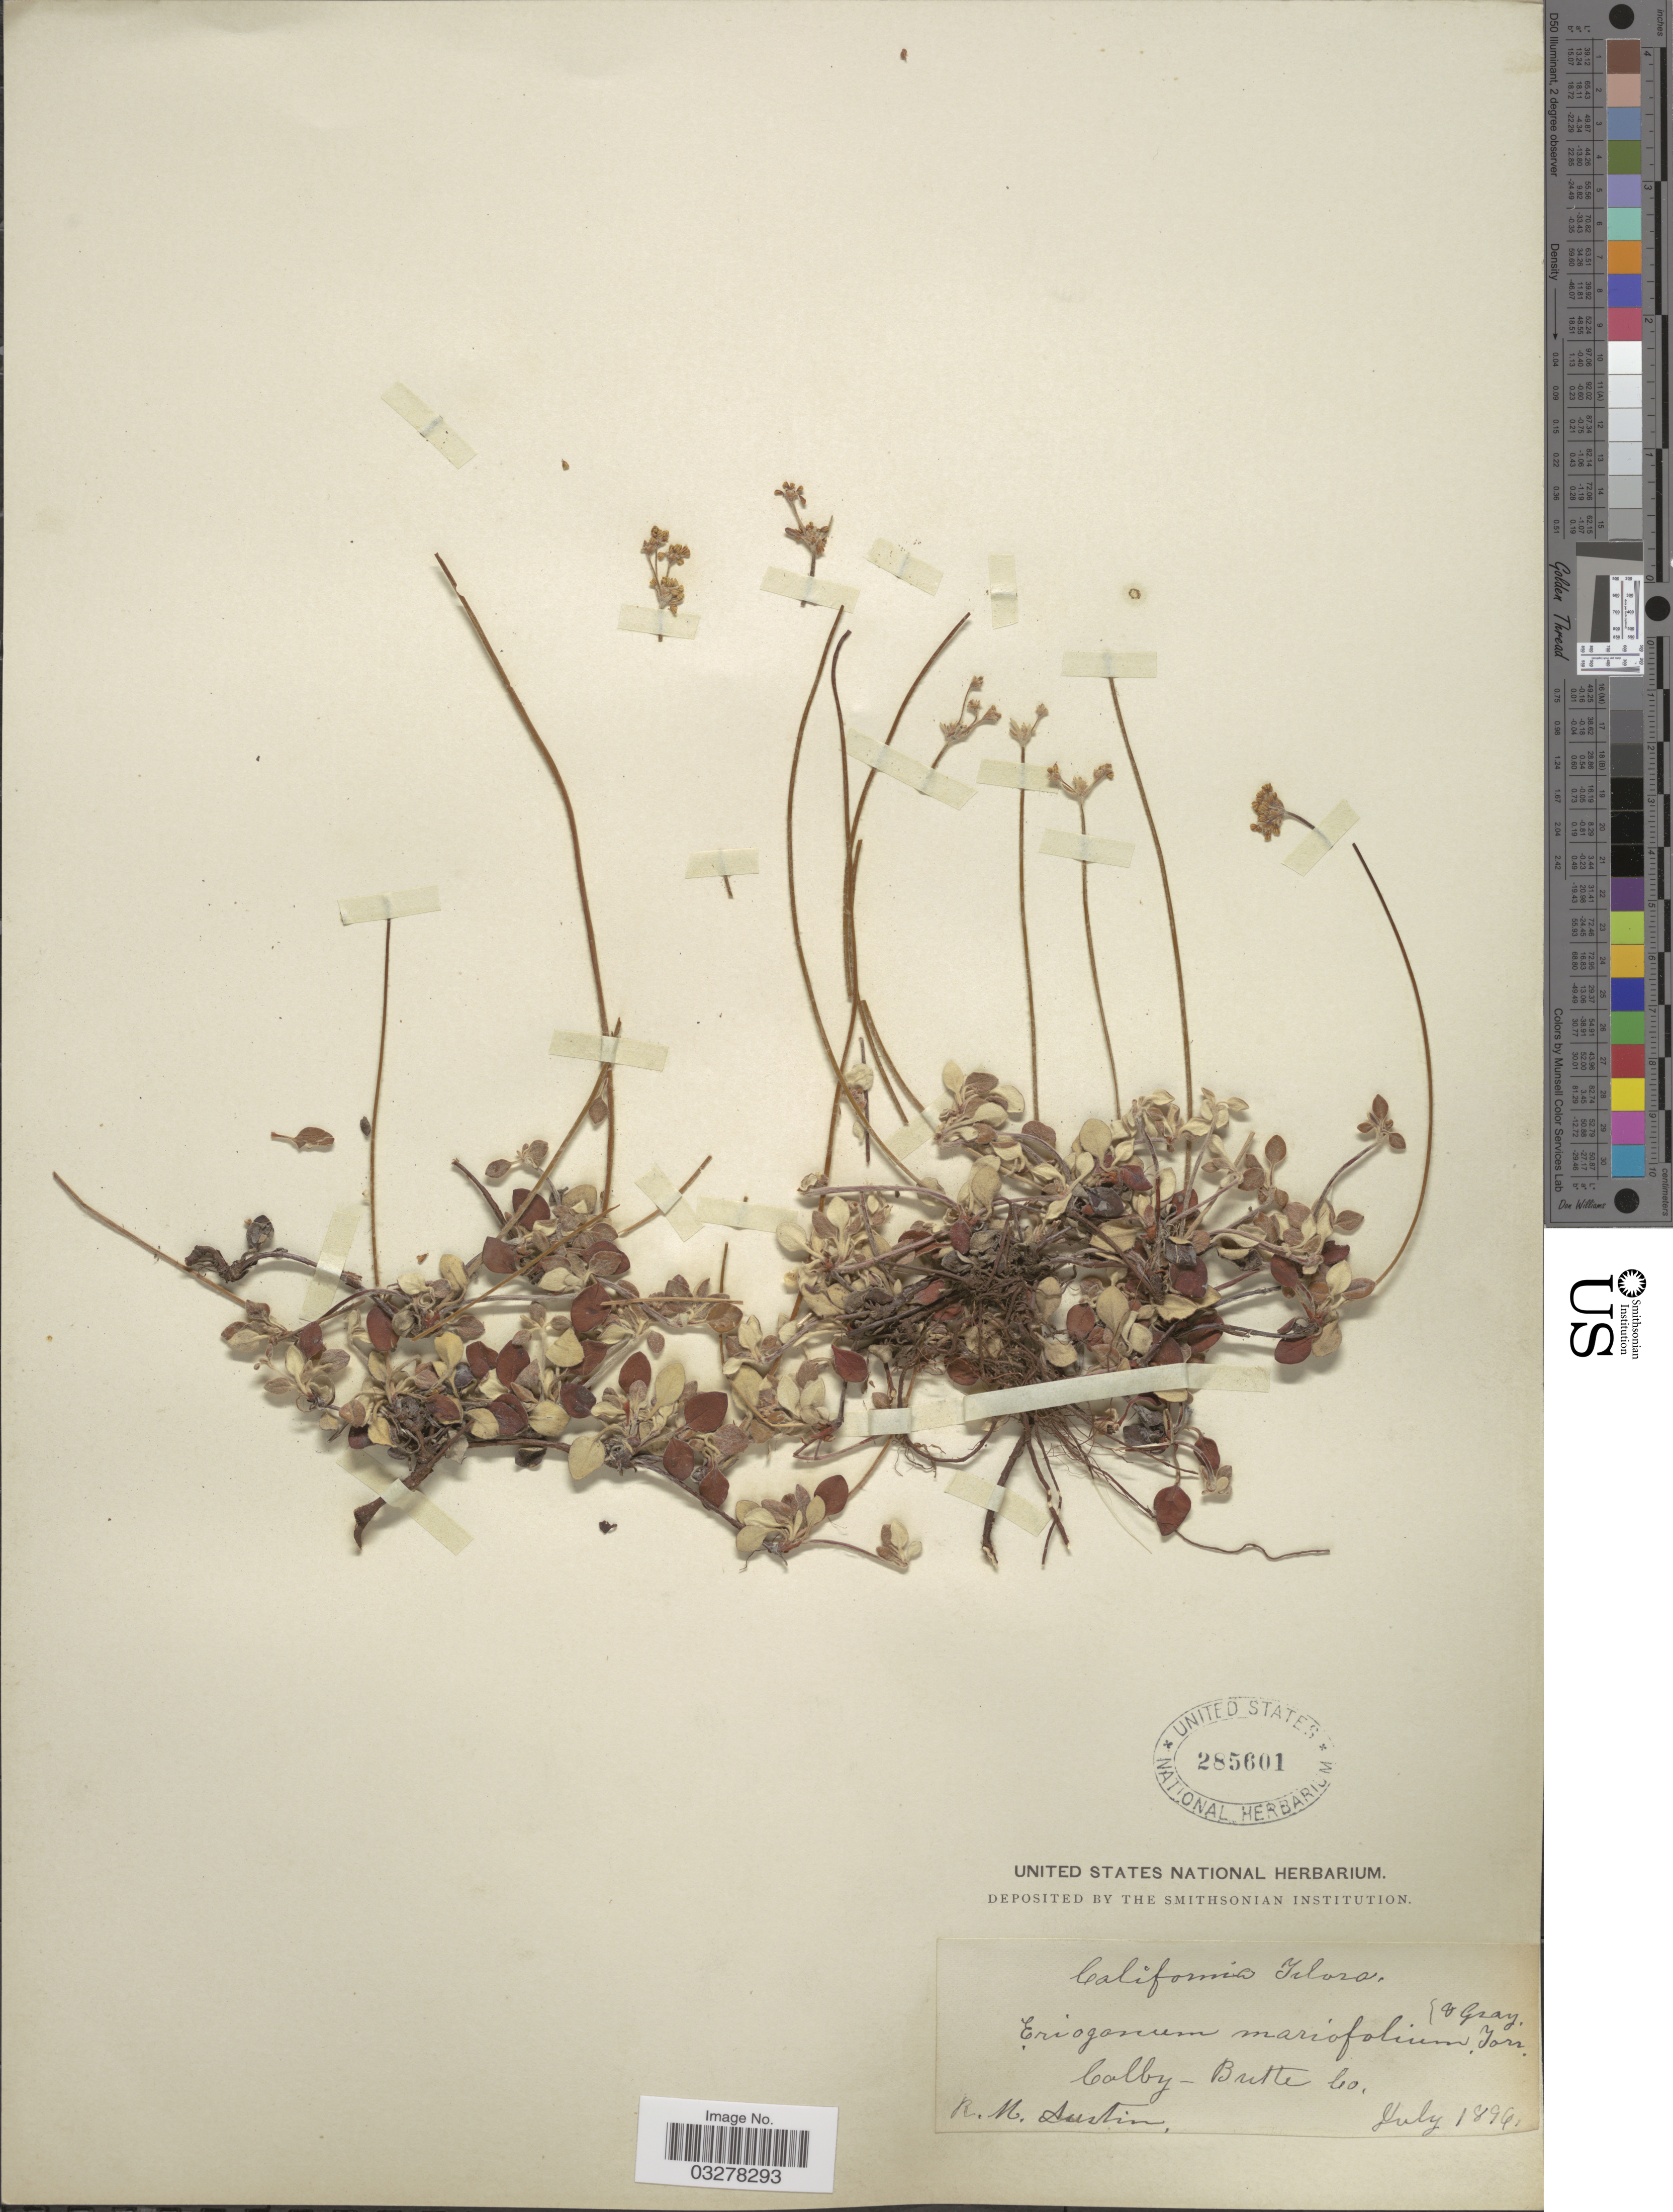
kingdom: Plantae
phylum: Tracheophyta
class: Magnoliopsida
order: Caryophyllales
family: Polygonaceae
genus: Eriogonum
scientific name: Eriogonum marifolium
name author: Torr. & A. Gray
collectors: R. Austin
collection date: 1896-07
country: United States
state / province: California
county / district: Butte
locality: Colby - Butte Co.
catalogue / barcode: US 285601